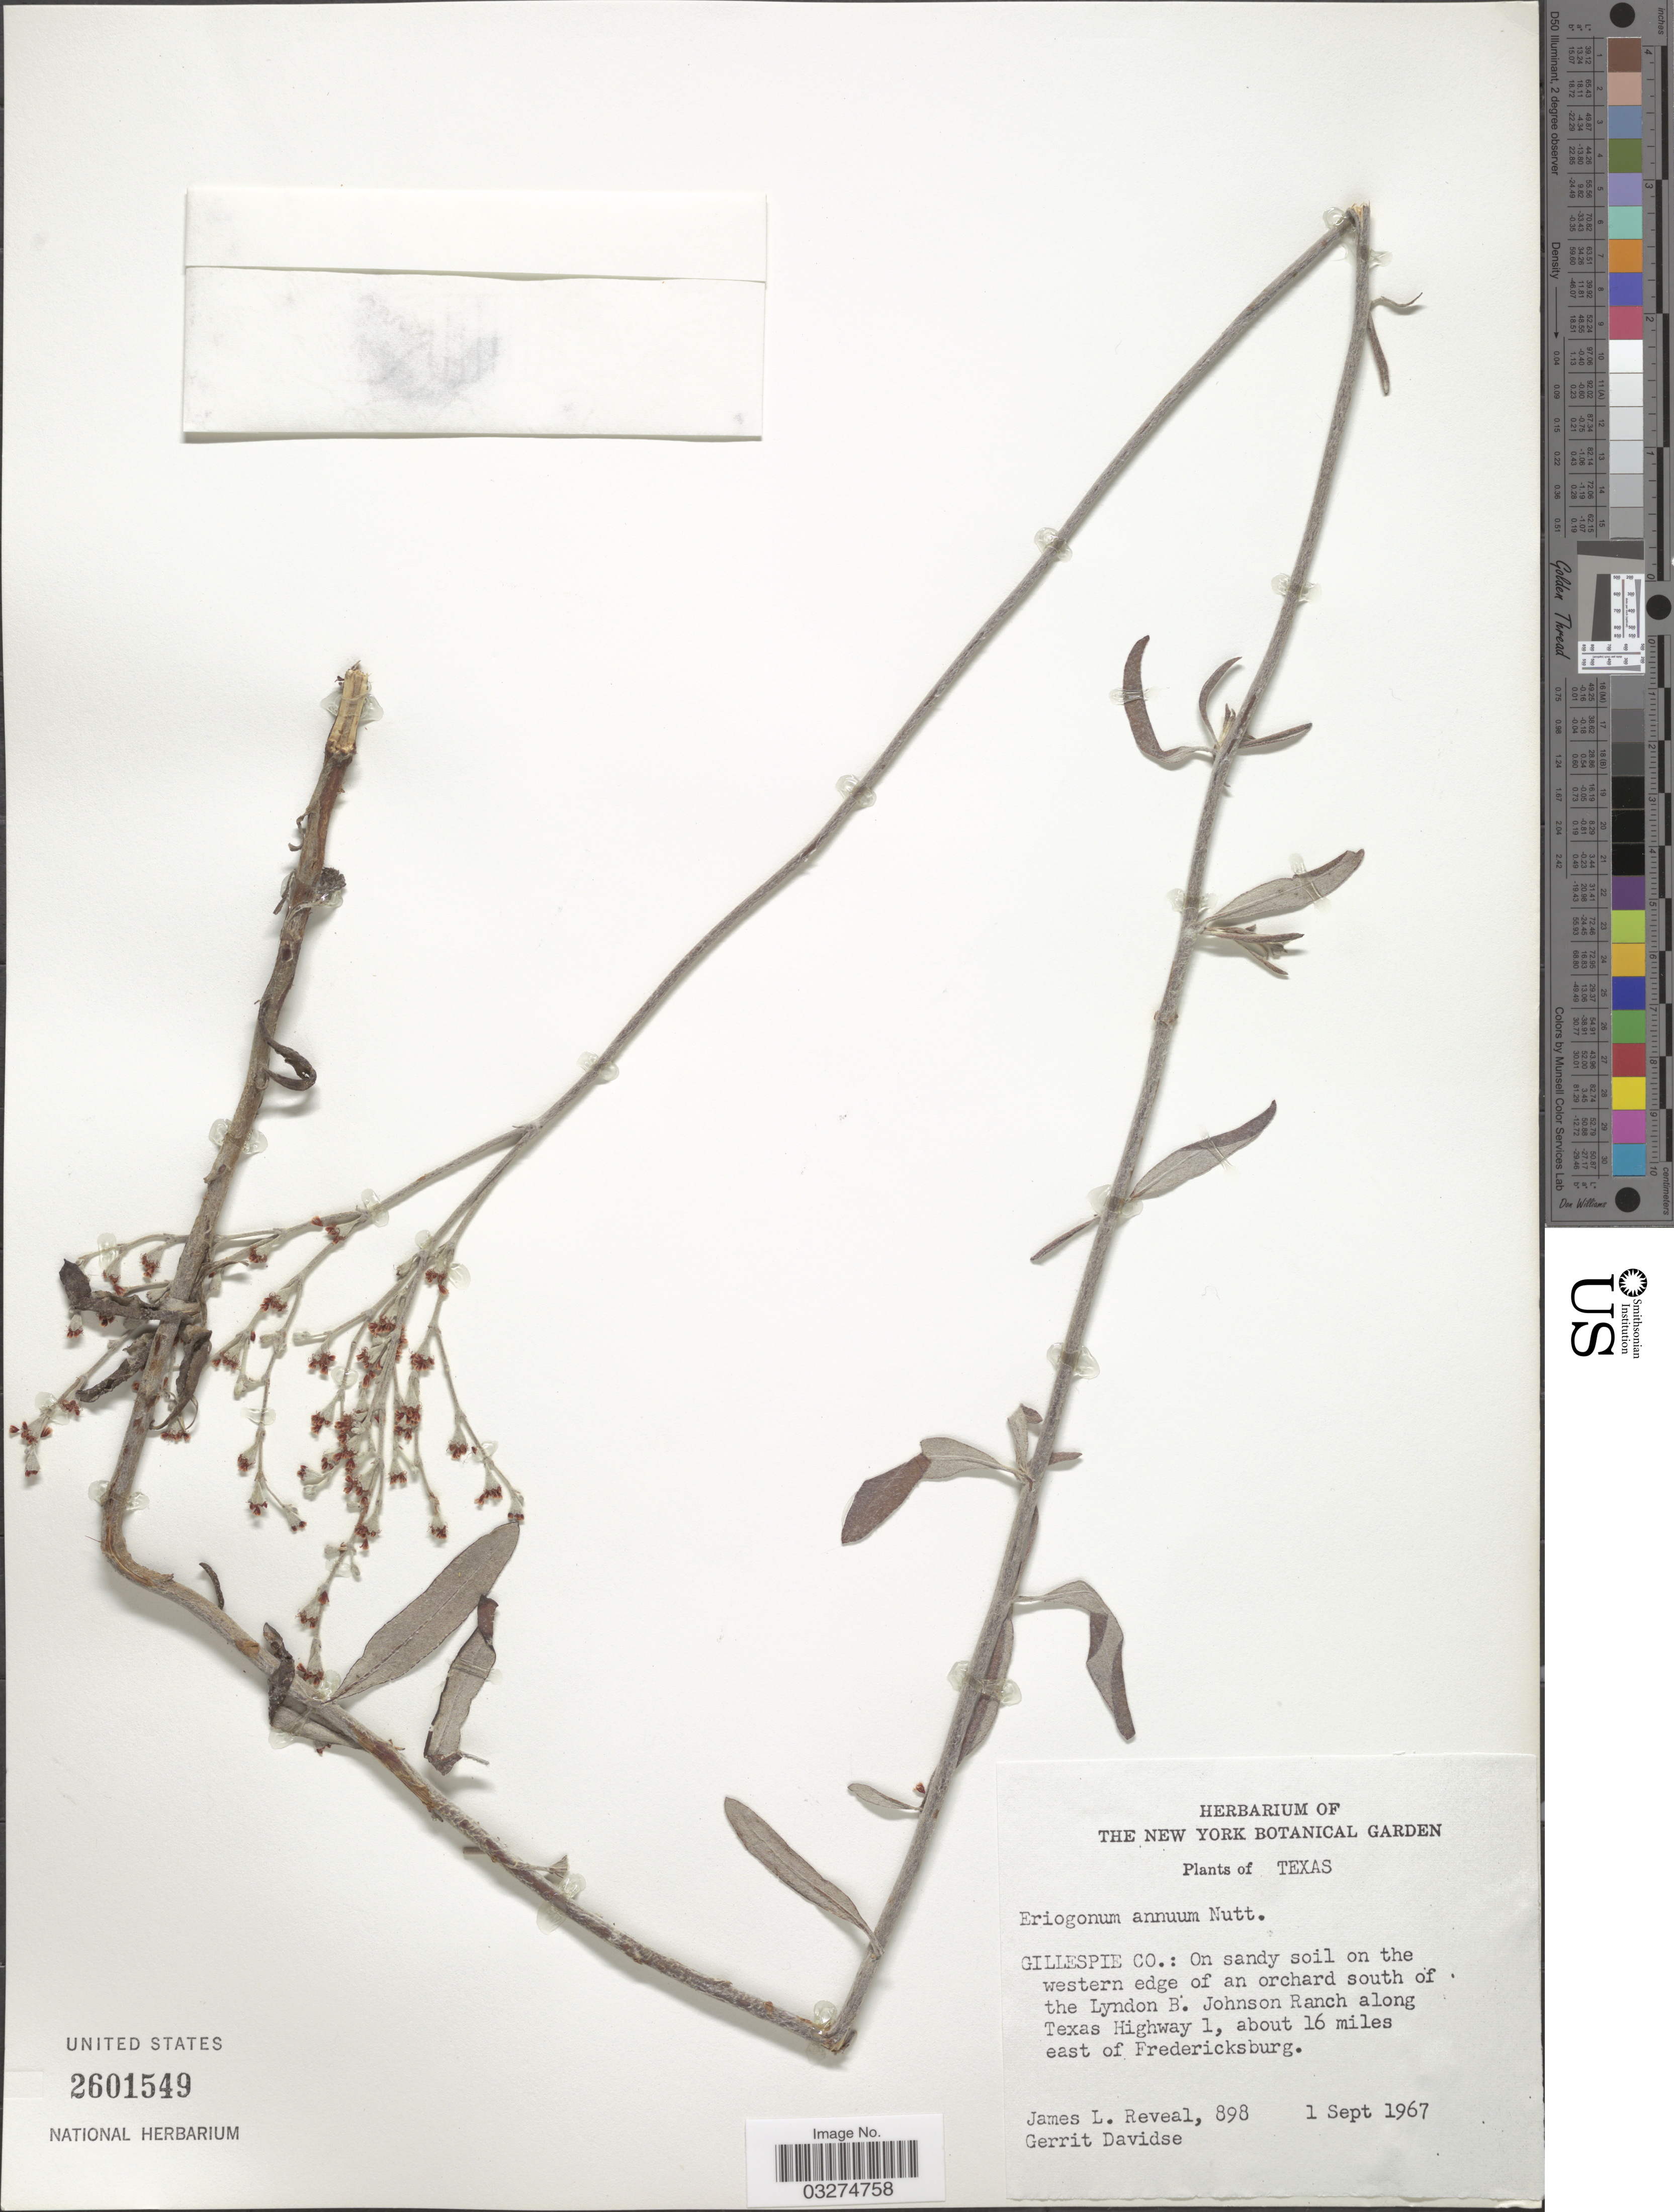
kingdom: Plantae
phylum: Tracheophyta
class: Magnoliopsida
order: Caryophyllales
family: Polygonaceae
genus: Eriogonum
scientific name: Eriogonum annuum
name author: Nutt.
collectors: J. L. Reveal & G. Davidse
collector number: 898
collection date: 1967-09-01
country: United States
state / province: Texas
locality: Gillespie Co.: On sandy soil on the western edge of an orchard south of the Lyndon B. Johnson Ranch along Texas Highway 1, about 16 miles east of Fredericksburg.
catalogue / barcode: US 2601549